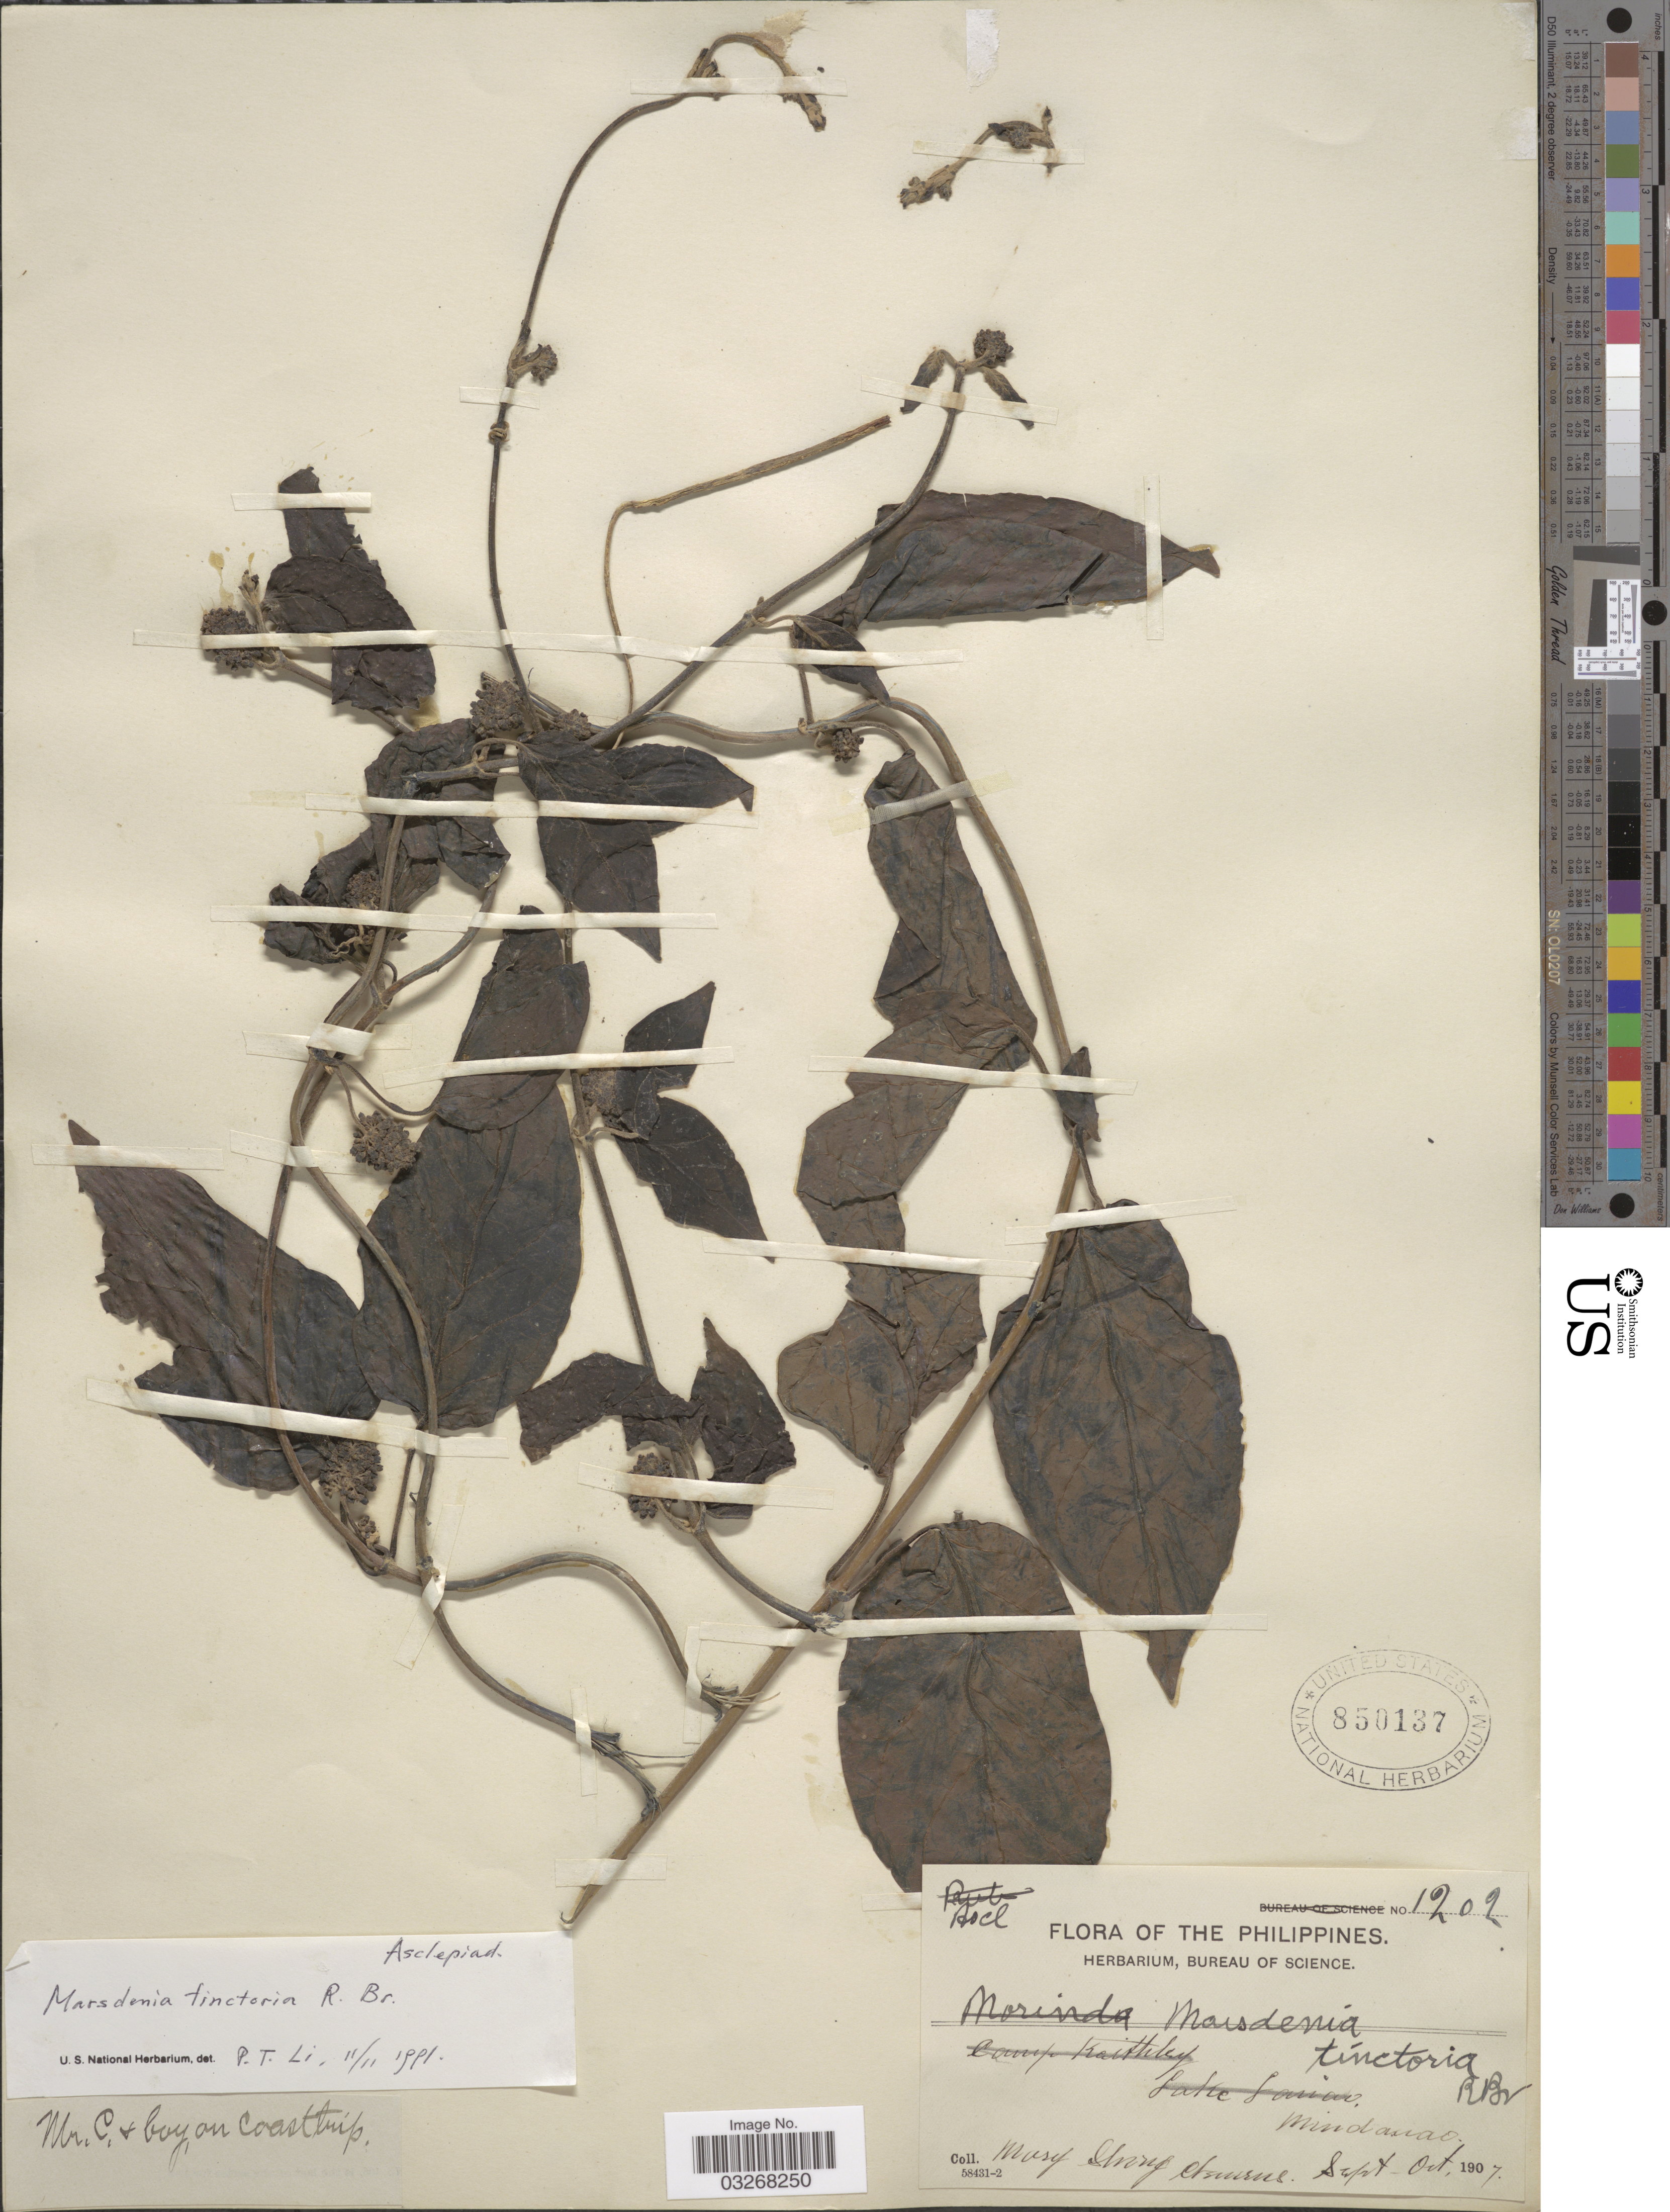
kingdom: Plantae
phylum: Tracheophyta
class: Magnoliopsida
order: Gentianales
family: Apocynaceae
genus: Marsdenia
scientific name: Marsdenia tinctoria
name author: (Roxb.) R. Br.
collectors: M. S. Clemens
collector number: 1202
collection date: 1907-09/1907-10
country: Philippines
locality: Mindanao.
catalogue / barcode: US 850137